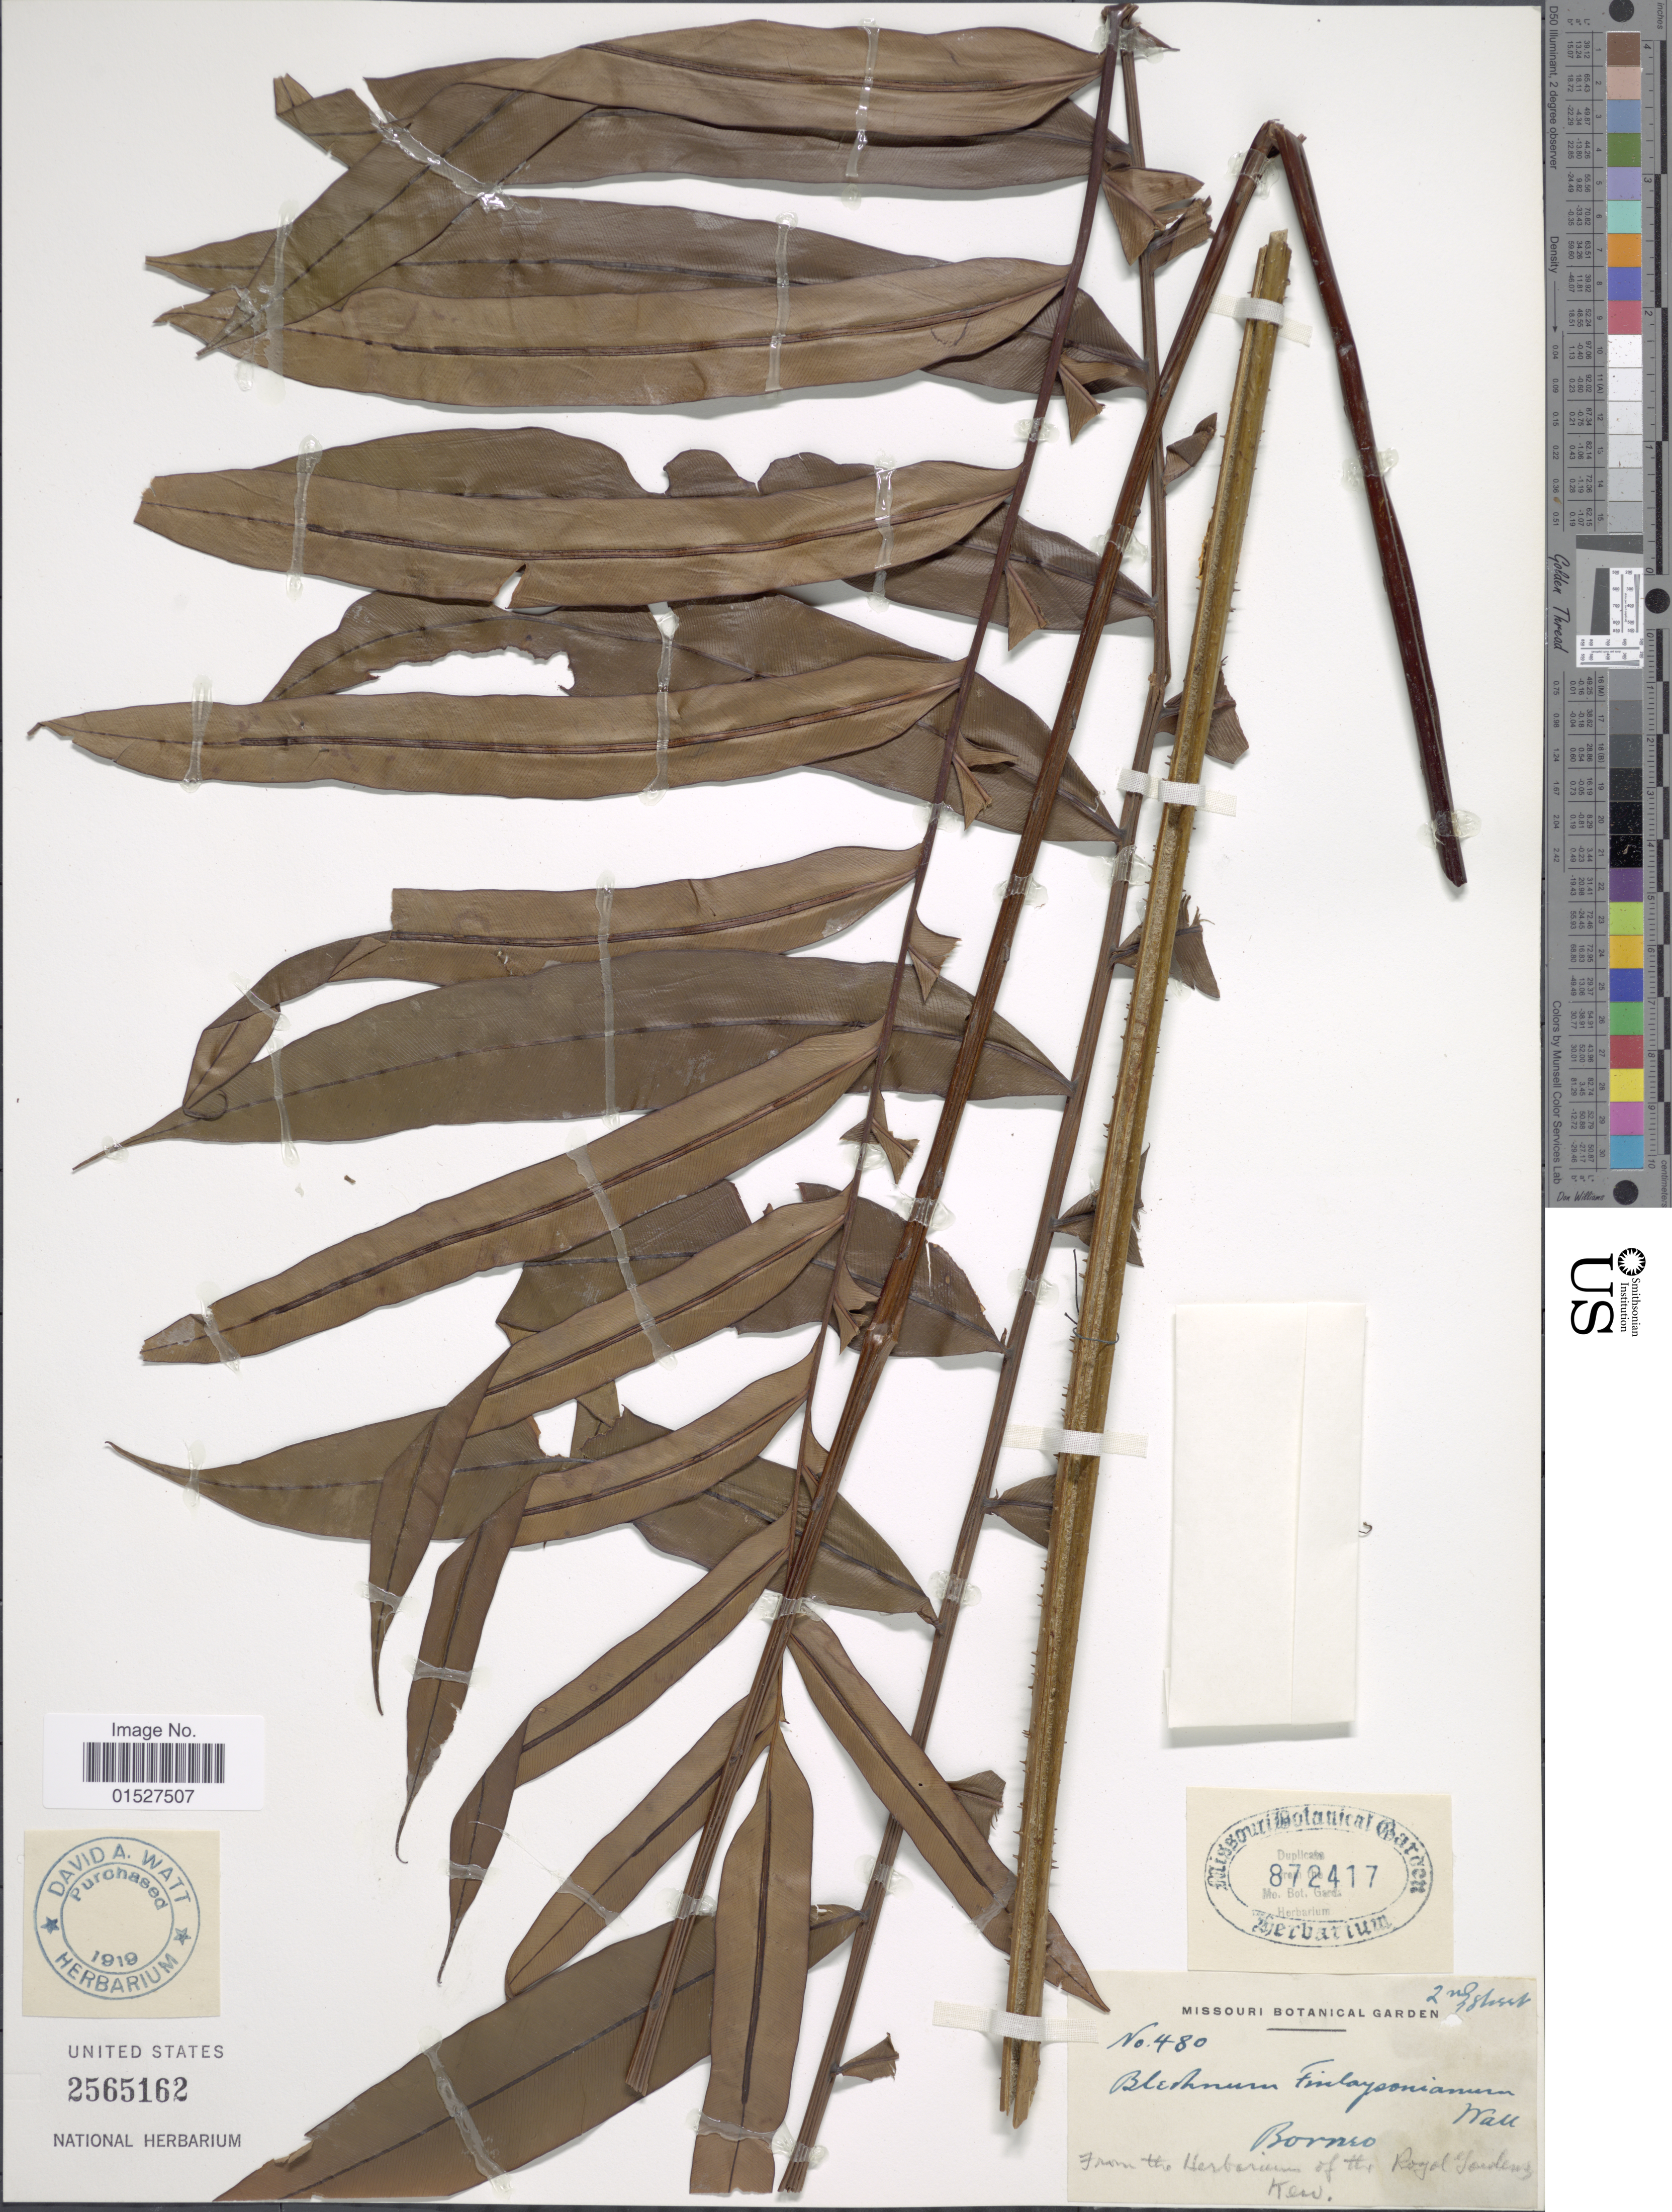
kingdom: Plantae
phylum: Tracheophyta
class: Polypodiopsida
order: Polypodiales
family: Blechnaceae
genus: Blechnum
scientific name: Blechnum finlaysonianum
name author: Wall.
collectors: ex Herb. Kew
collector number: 480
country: Malaysia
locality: Borneo.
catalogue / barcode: US 2565162